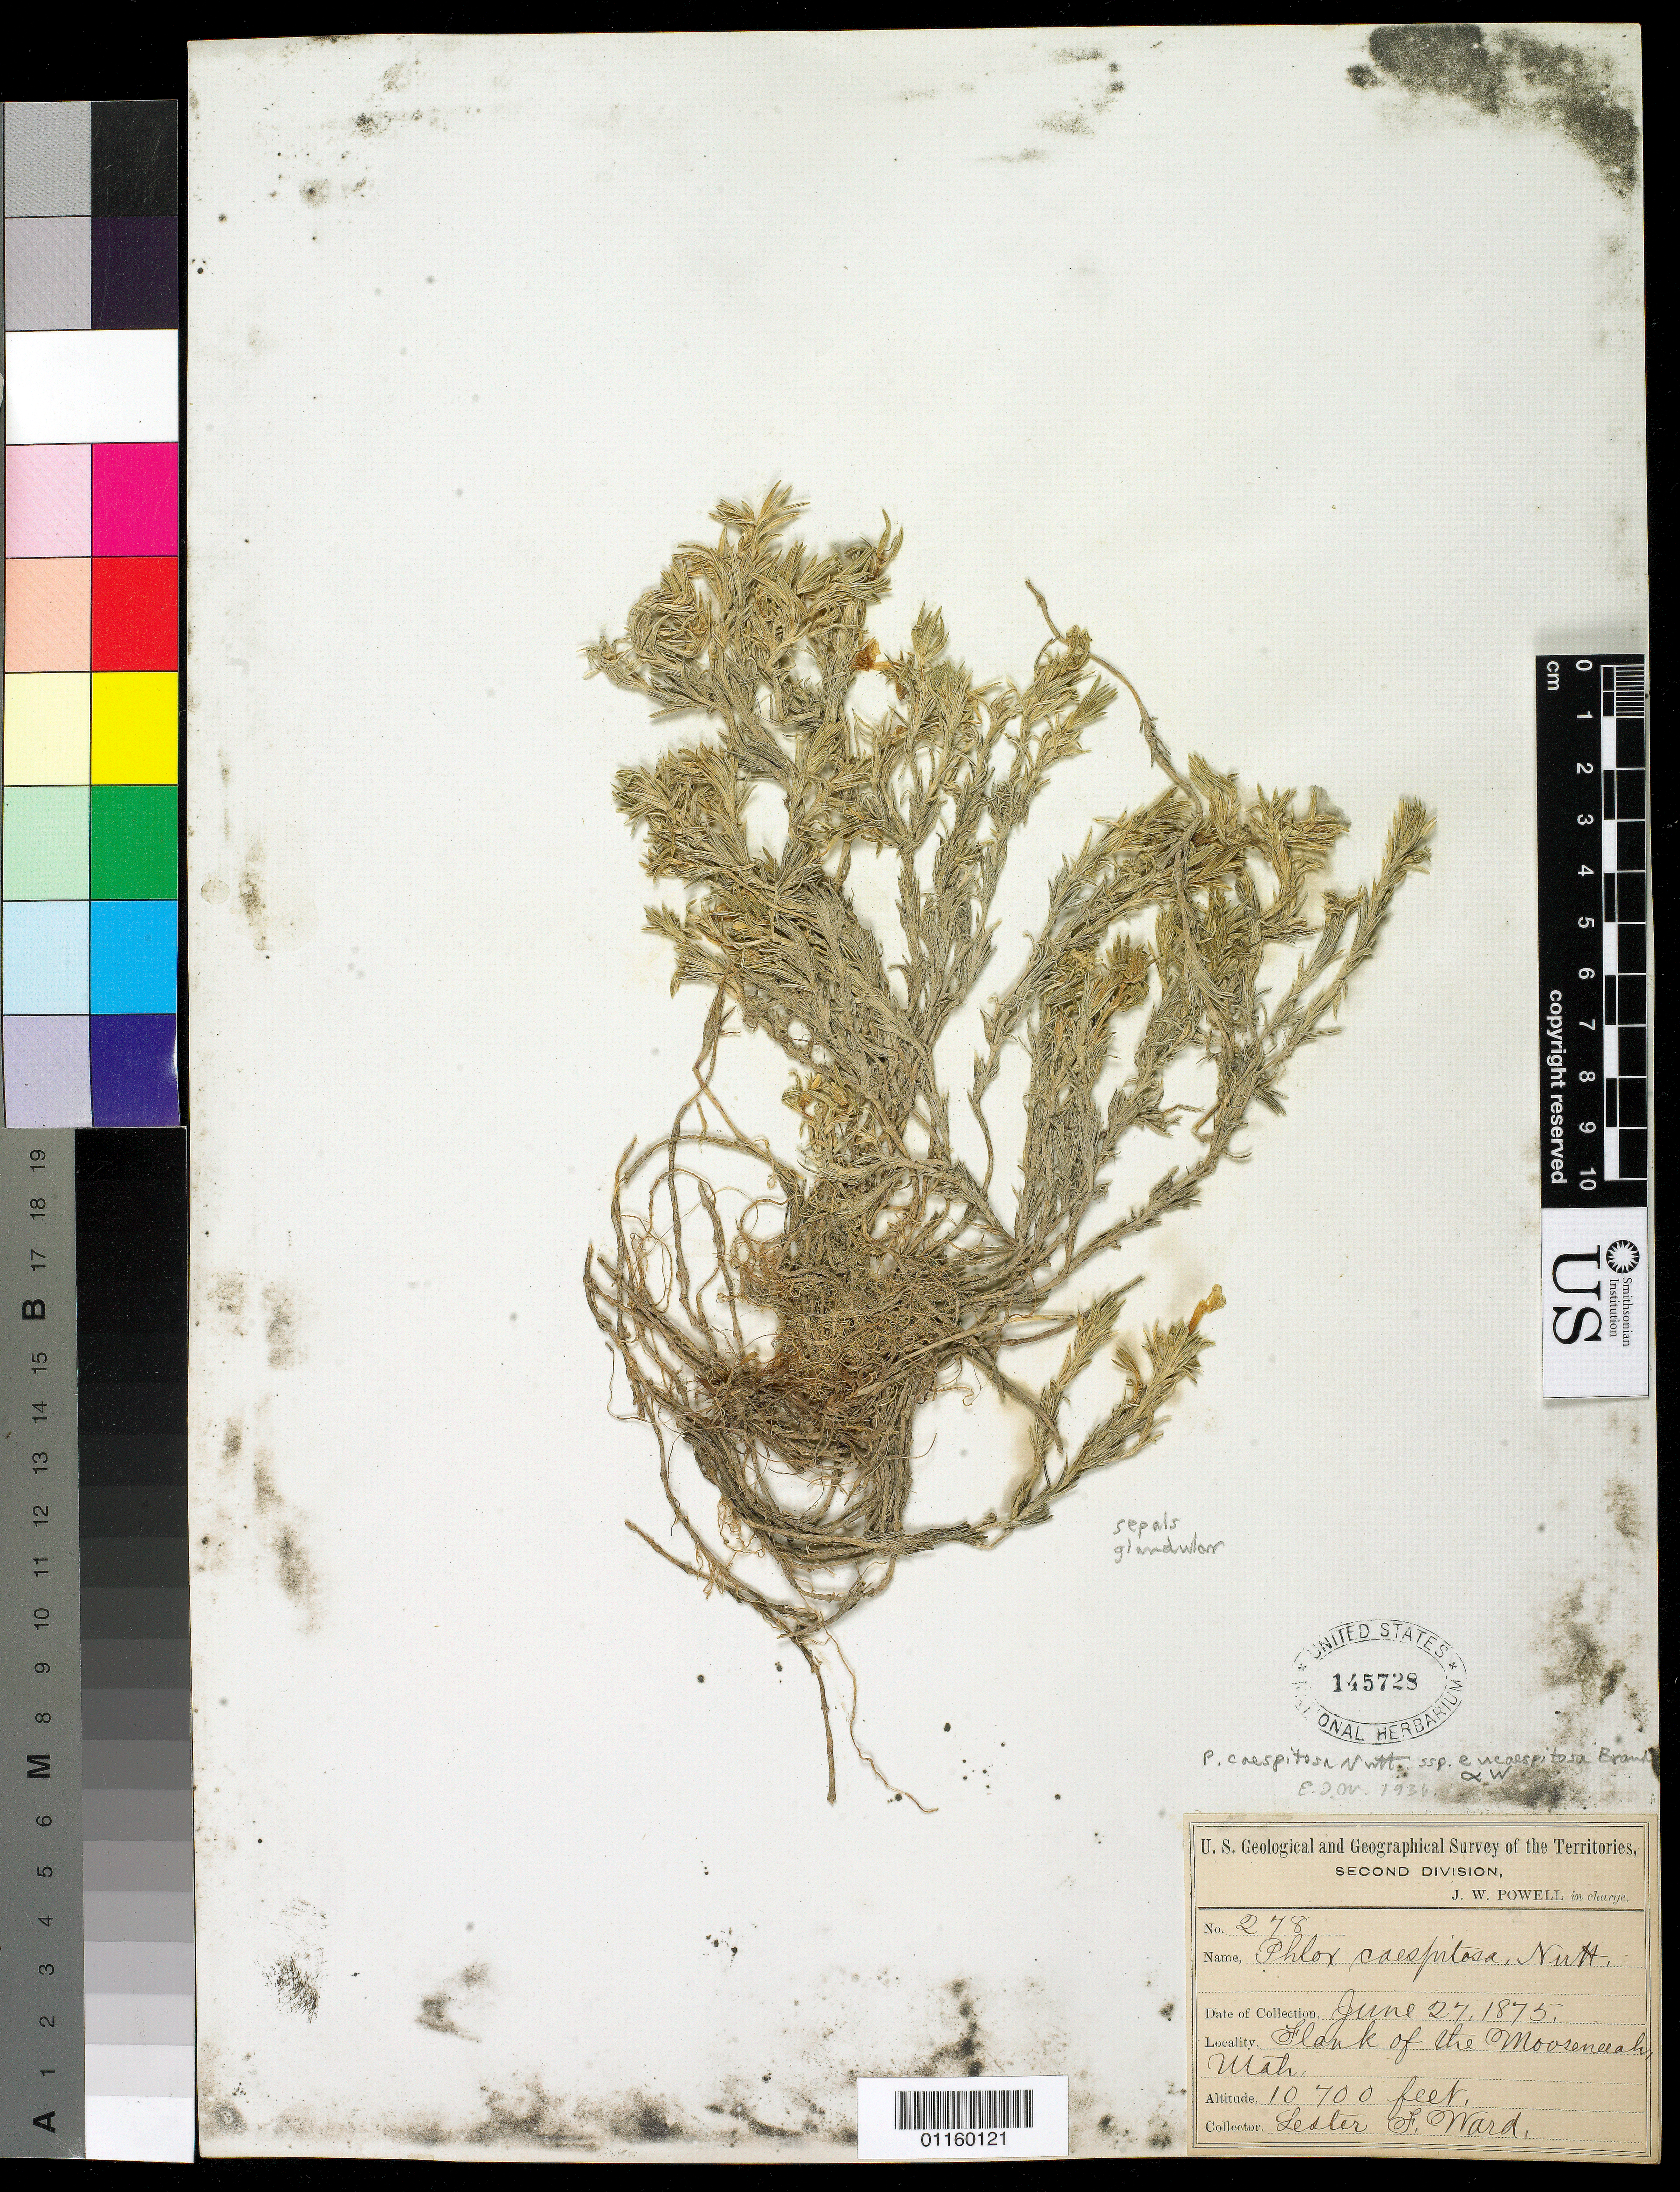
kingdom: Plantae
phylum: Tracheophyta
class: Magnoliopsida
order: Ericales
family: Polemoniaceae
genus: Phlox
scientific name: Phlox condensata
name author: (A. Gray) E.E. Nelson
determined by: Mayfield, M. H.; Ferguson, C. J.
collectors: L. F. Ward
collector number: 278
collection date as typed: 27 Jun 1875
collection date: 1875-06-27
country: United States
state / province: Utah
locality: Flank of the [Mooseneeah]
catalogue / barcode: US 145728